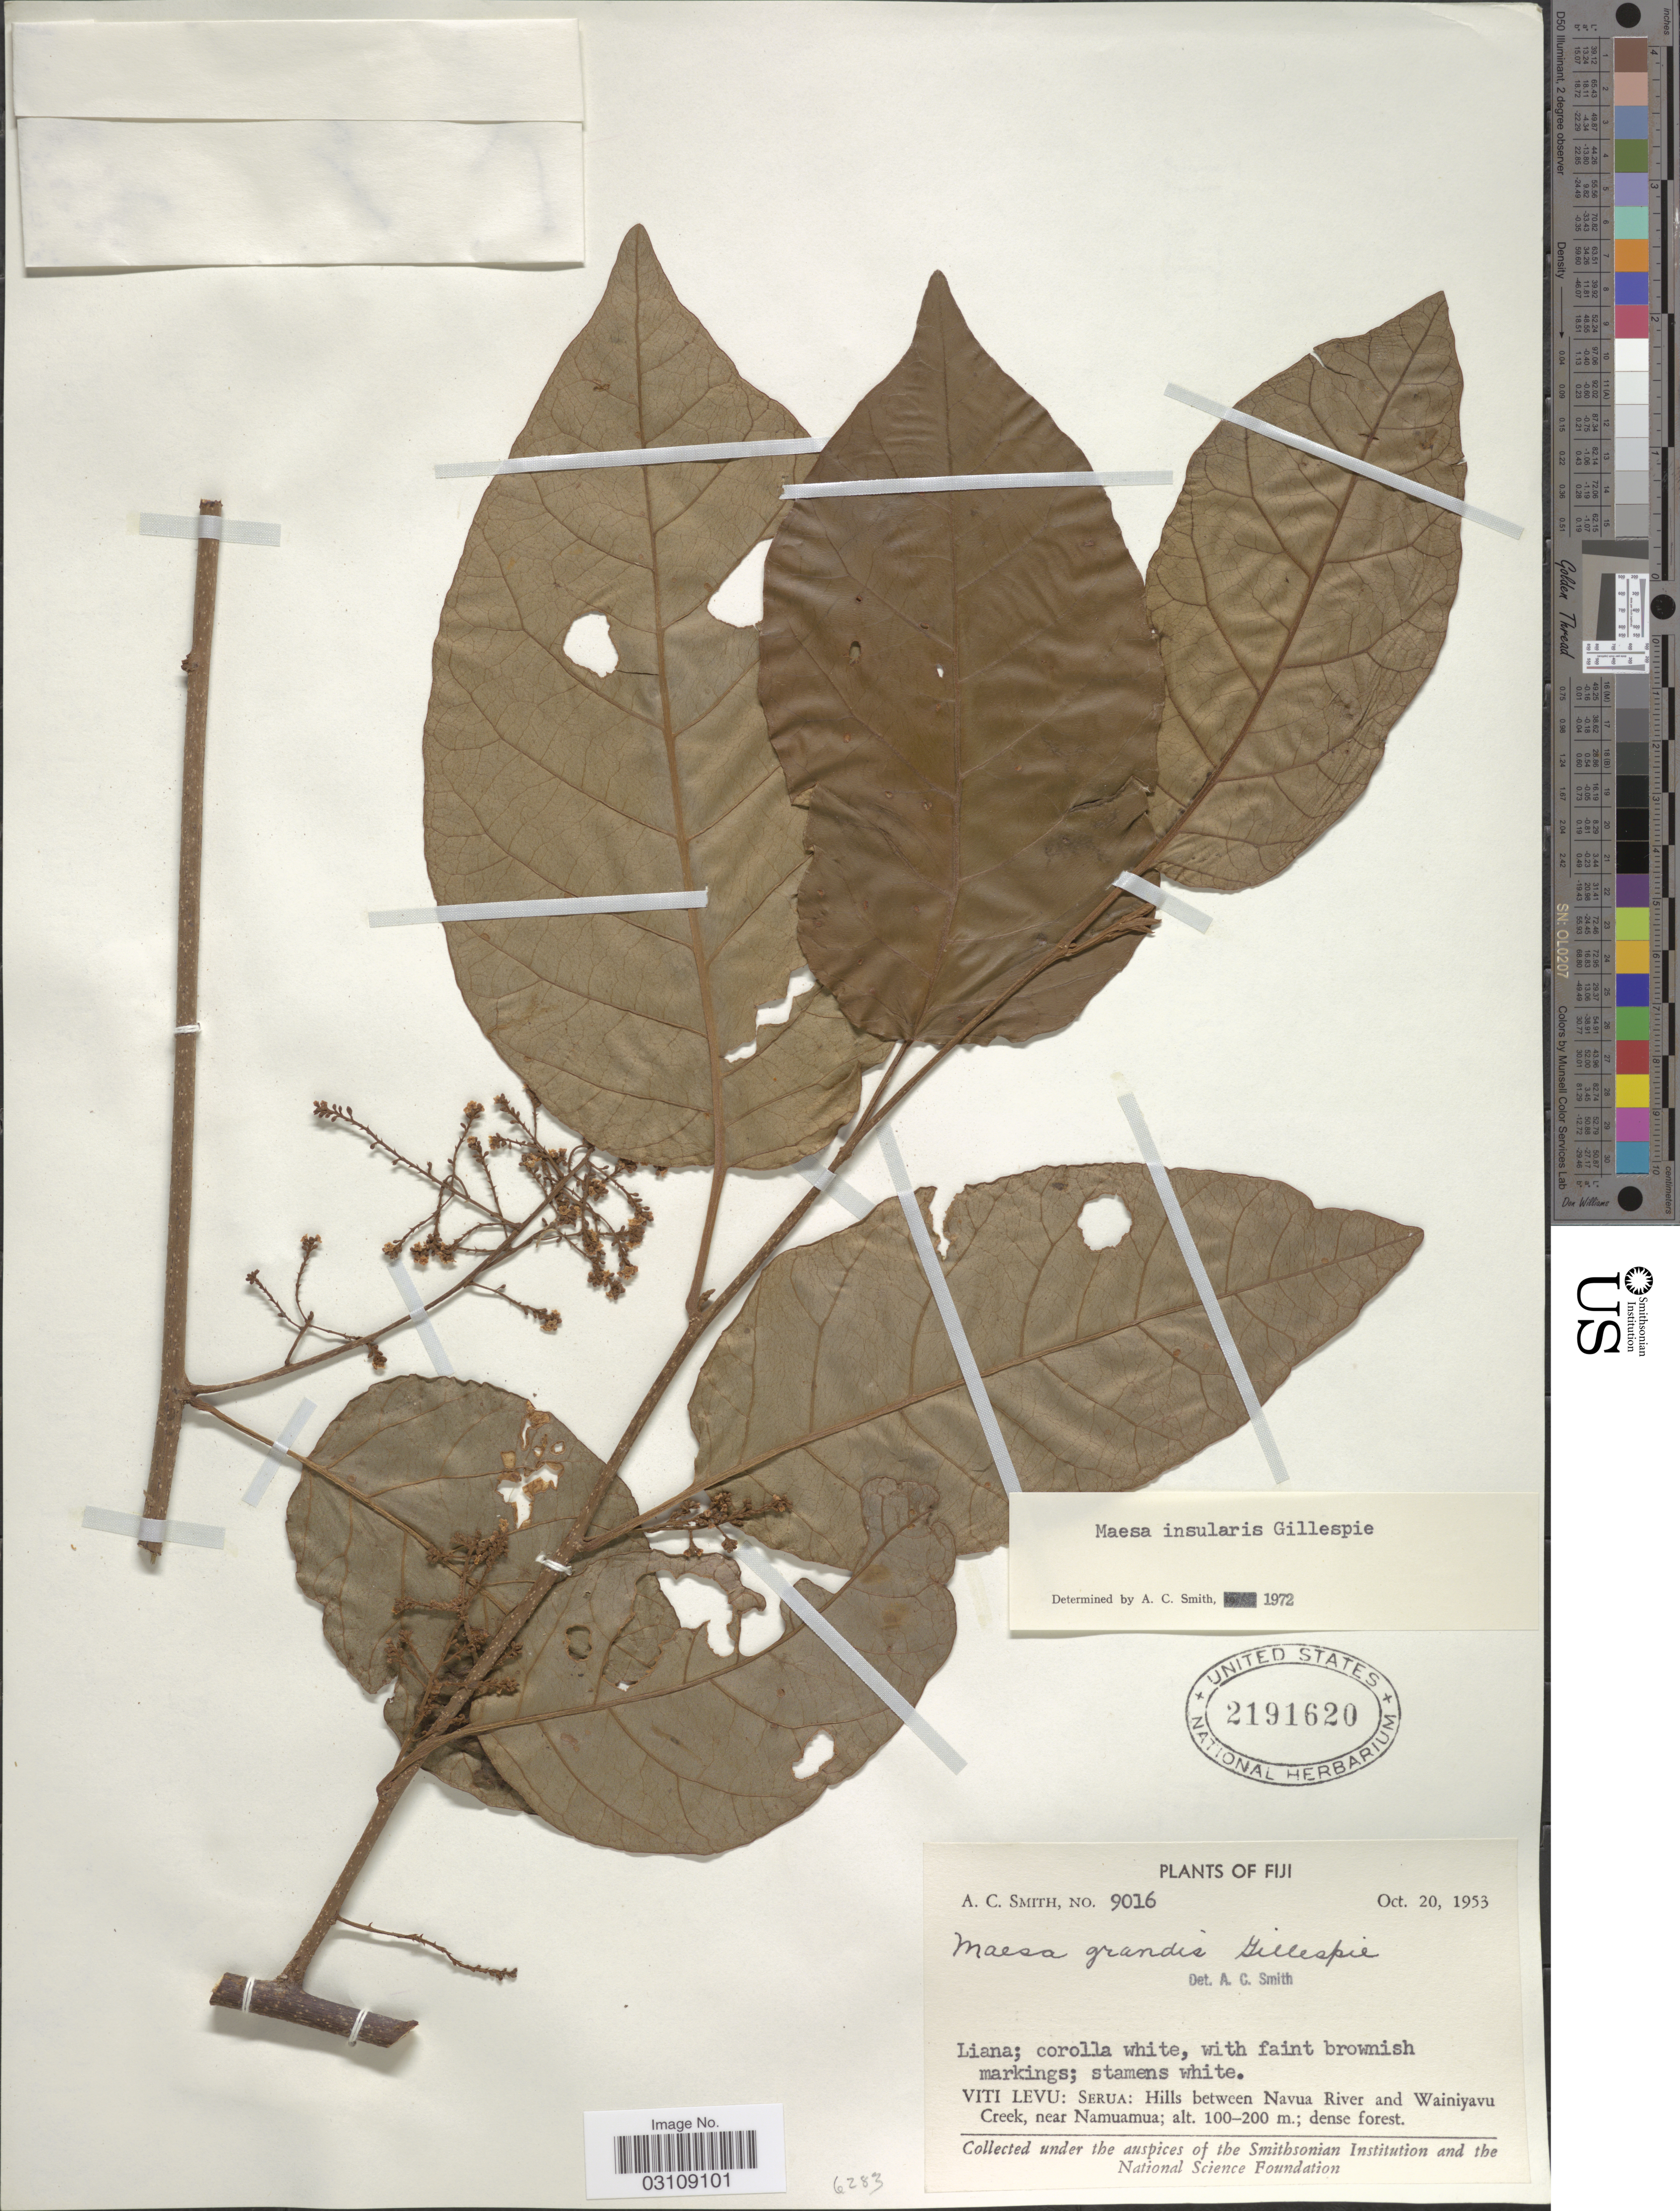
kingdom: Plantae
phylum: Tracheophyta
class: Magnoliopsida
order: Ericales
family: Primulaceae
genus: Maesa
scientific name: Maesa insularis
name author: Gillespie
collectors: A. C. Smith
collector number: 9016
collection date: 1953-10-20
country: Fiji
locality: Viti Levu: Serua: Hills between Navua River and Wainiyavu Creek, near Namuamua.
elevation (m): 100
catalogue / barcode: US 2191620